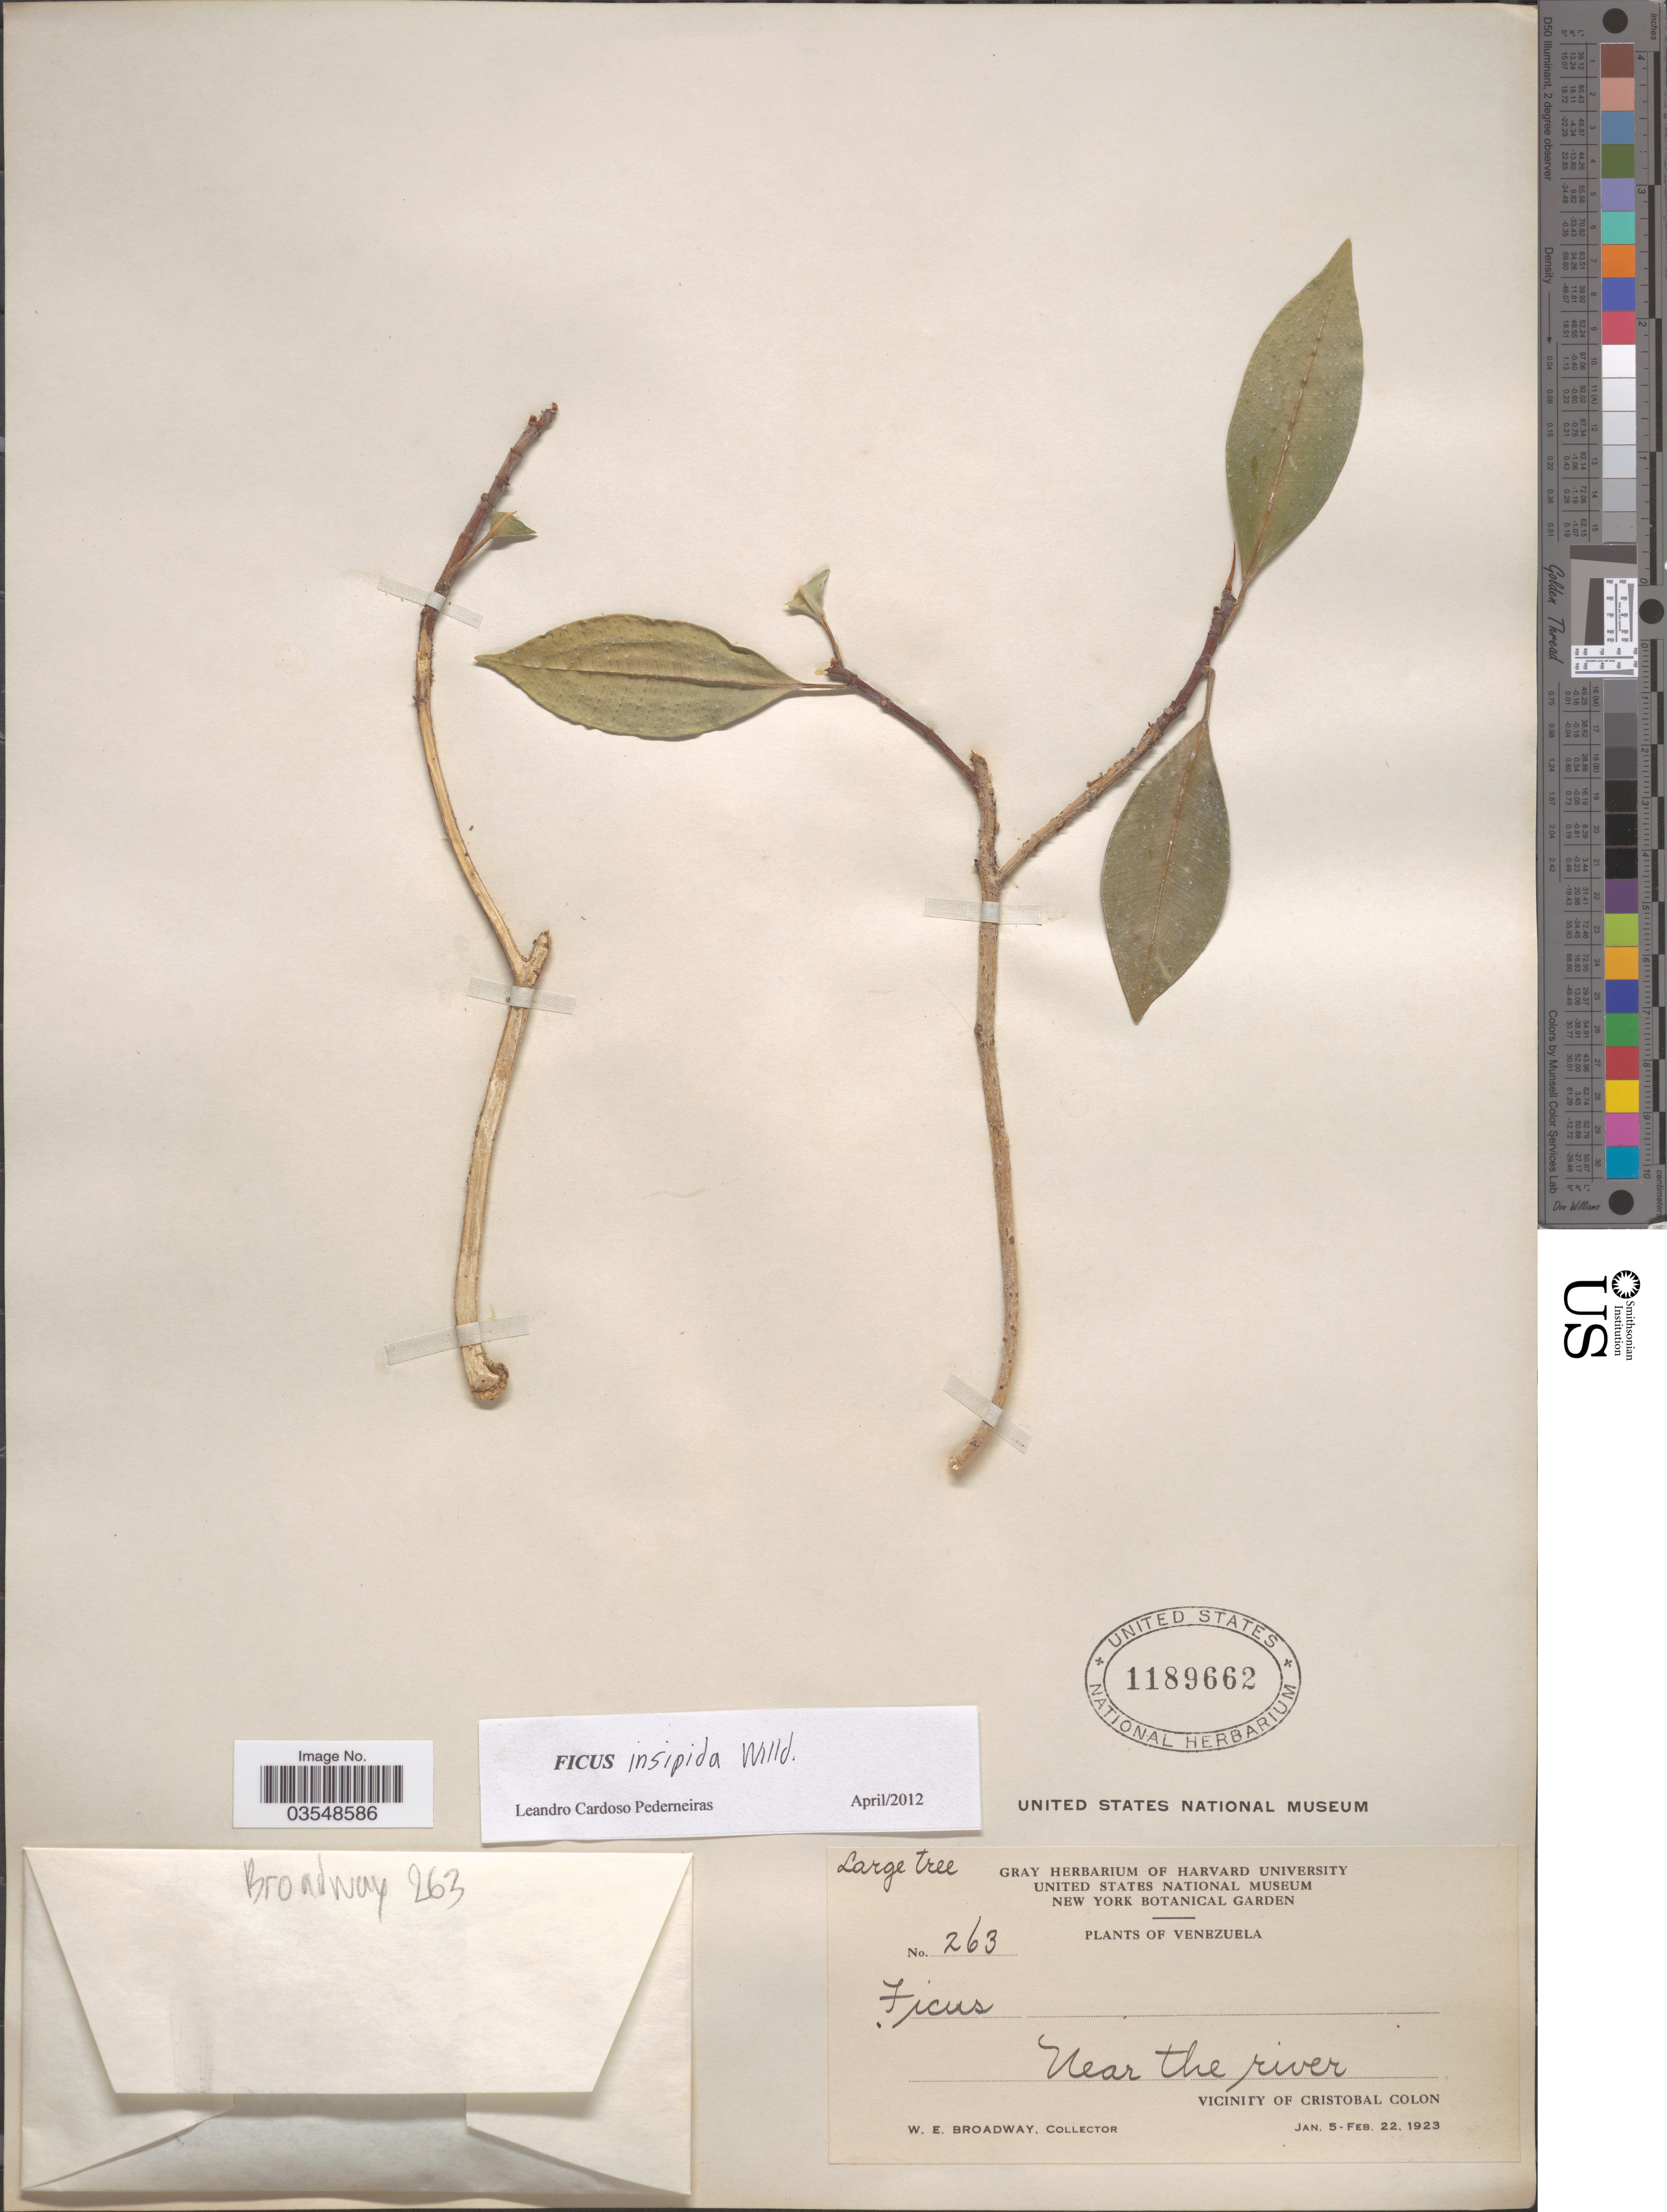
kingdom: Plantae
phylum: Tracheophyta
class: Magnoliopsida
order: Rosales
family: Moraceae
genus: Ficus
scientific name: Ficus insipida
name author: Willd.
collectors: W. E. Broadway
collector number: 263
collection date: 1923-01-05/1923-02-22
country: Venezuela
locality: Near the river. Vicinity of Cristobal Colon.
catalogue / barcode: US 1189662